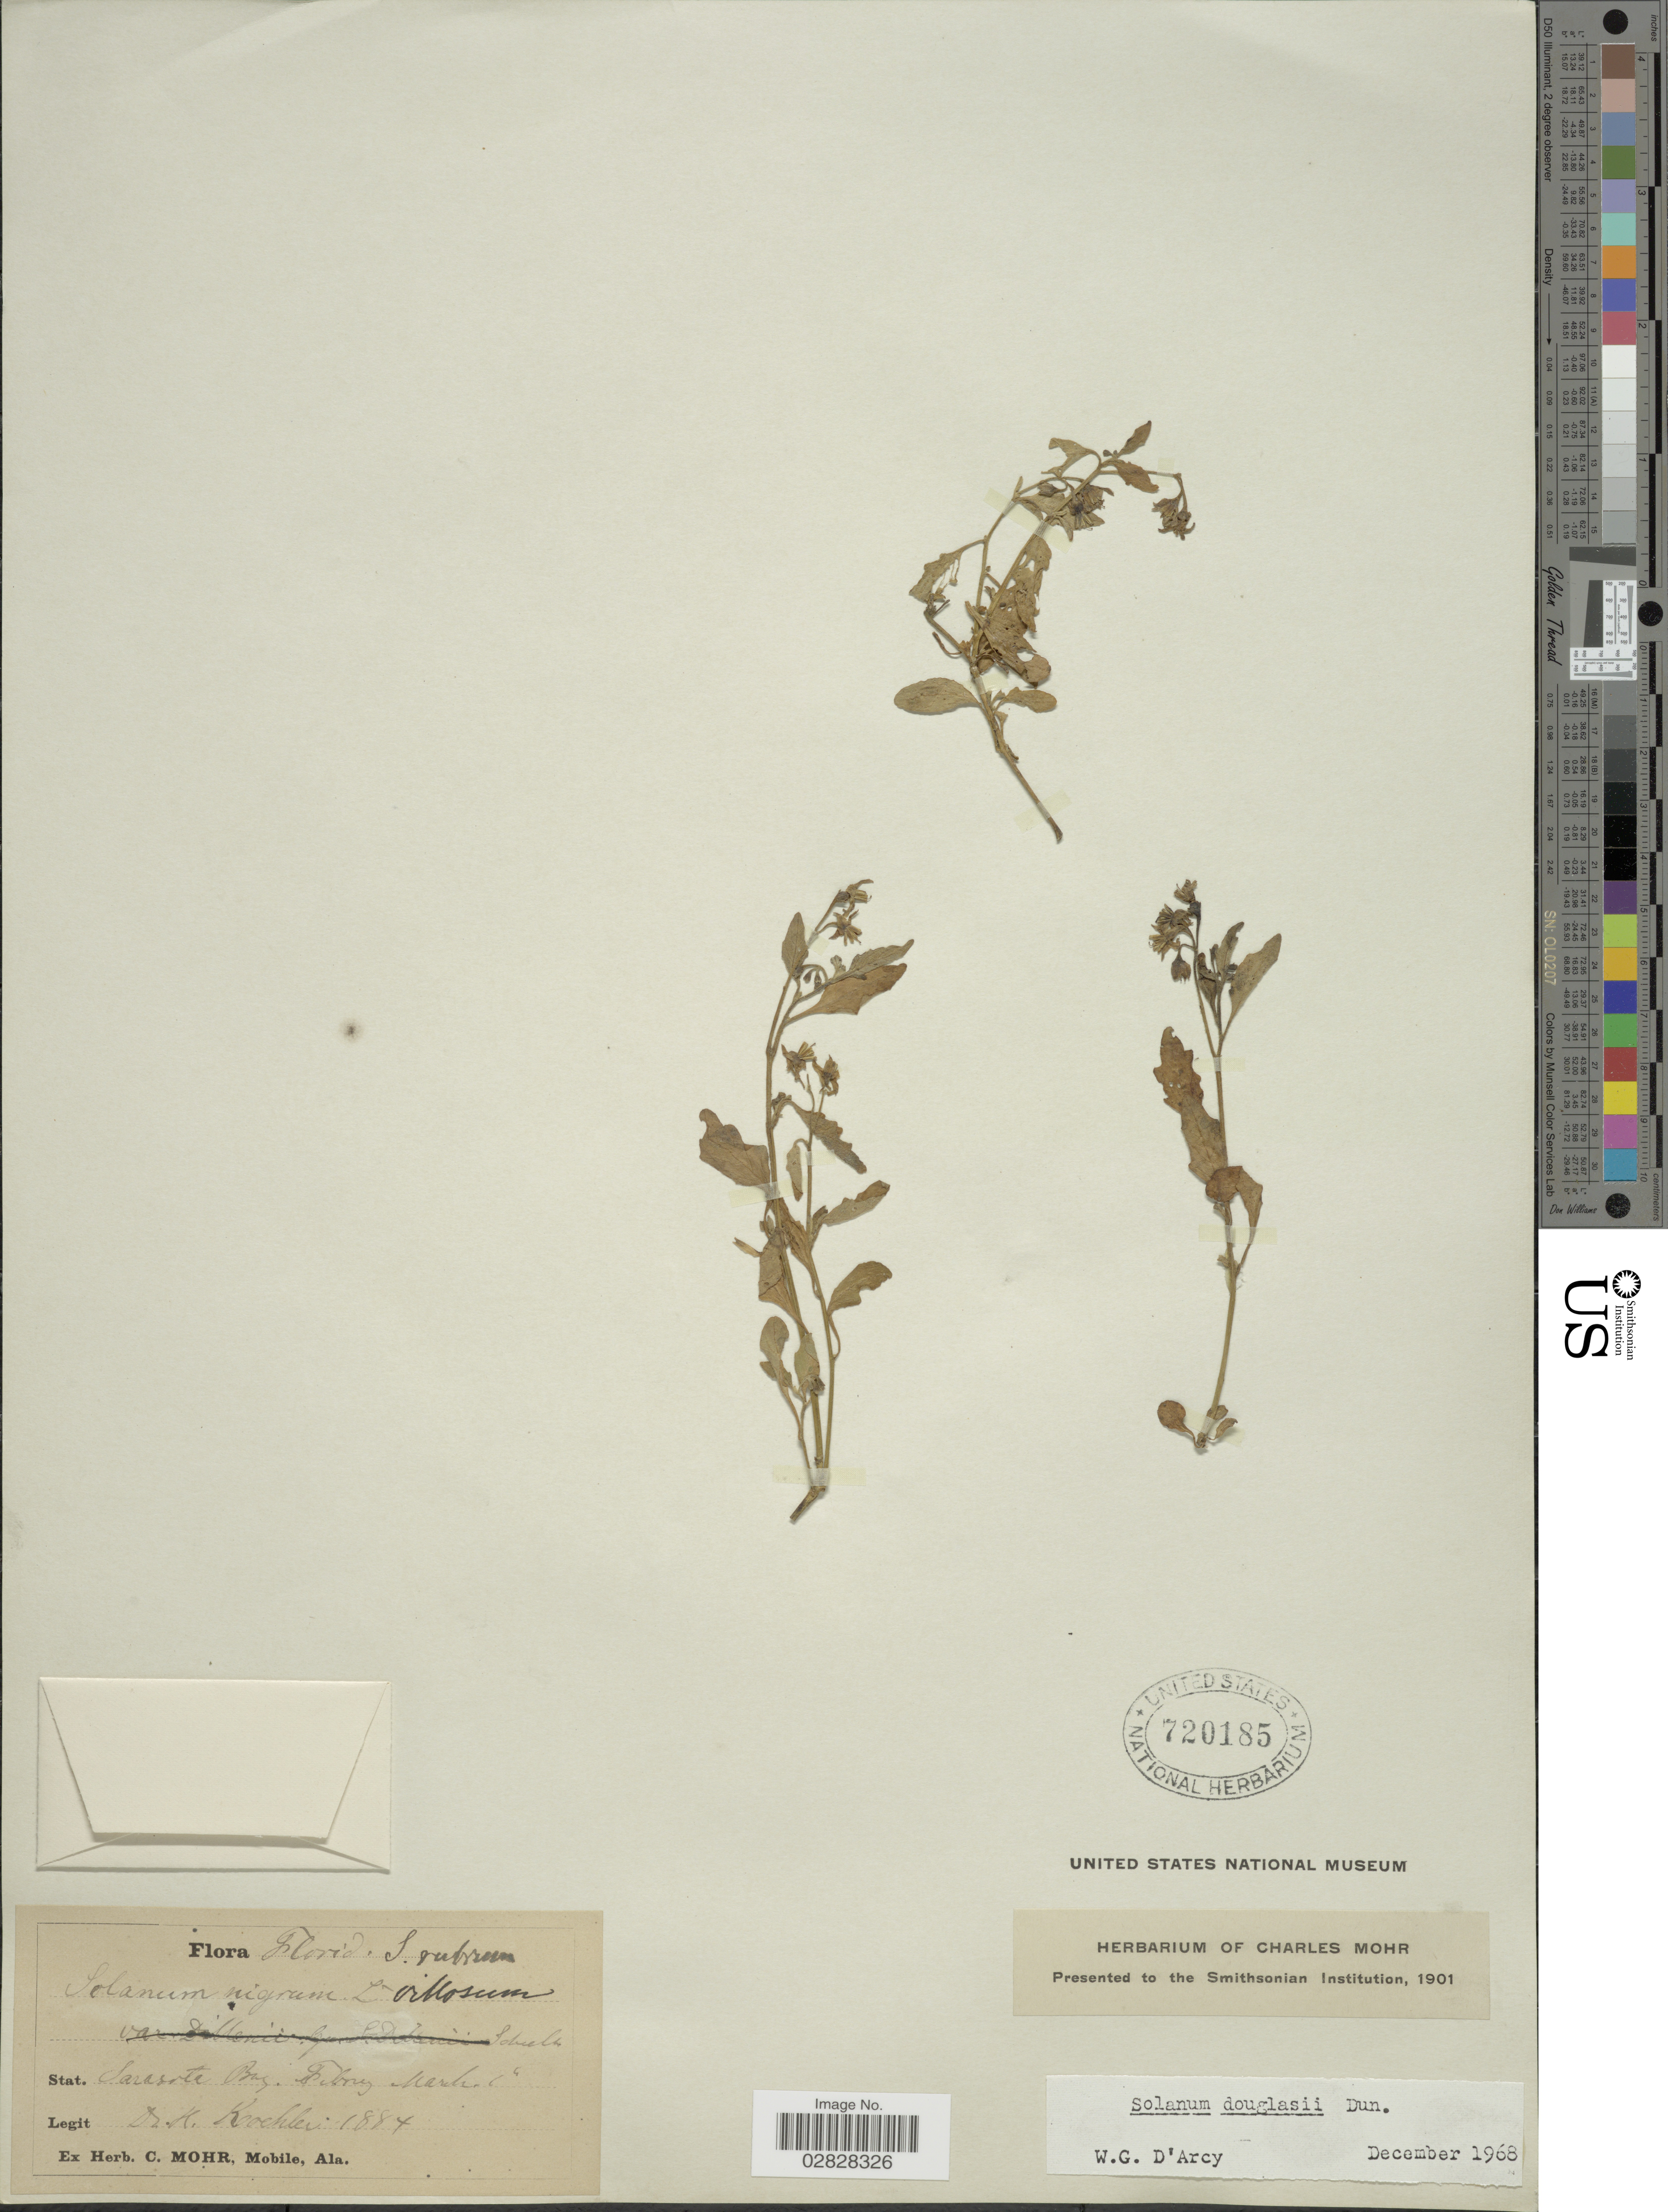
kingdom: Plantae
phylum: Tracheophyta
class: Magnoliopsida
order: Solanales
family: Solanaceae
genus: Solanum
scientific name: Solanum douglasii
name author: Dunal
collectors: H. Roehler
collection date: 1884-02/1884-03-06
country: United States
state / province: Florida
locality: Sarasota Bay.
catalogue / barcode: US 720185